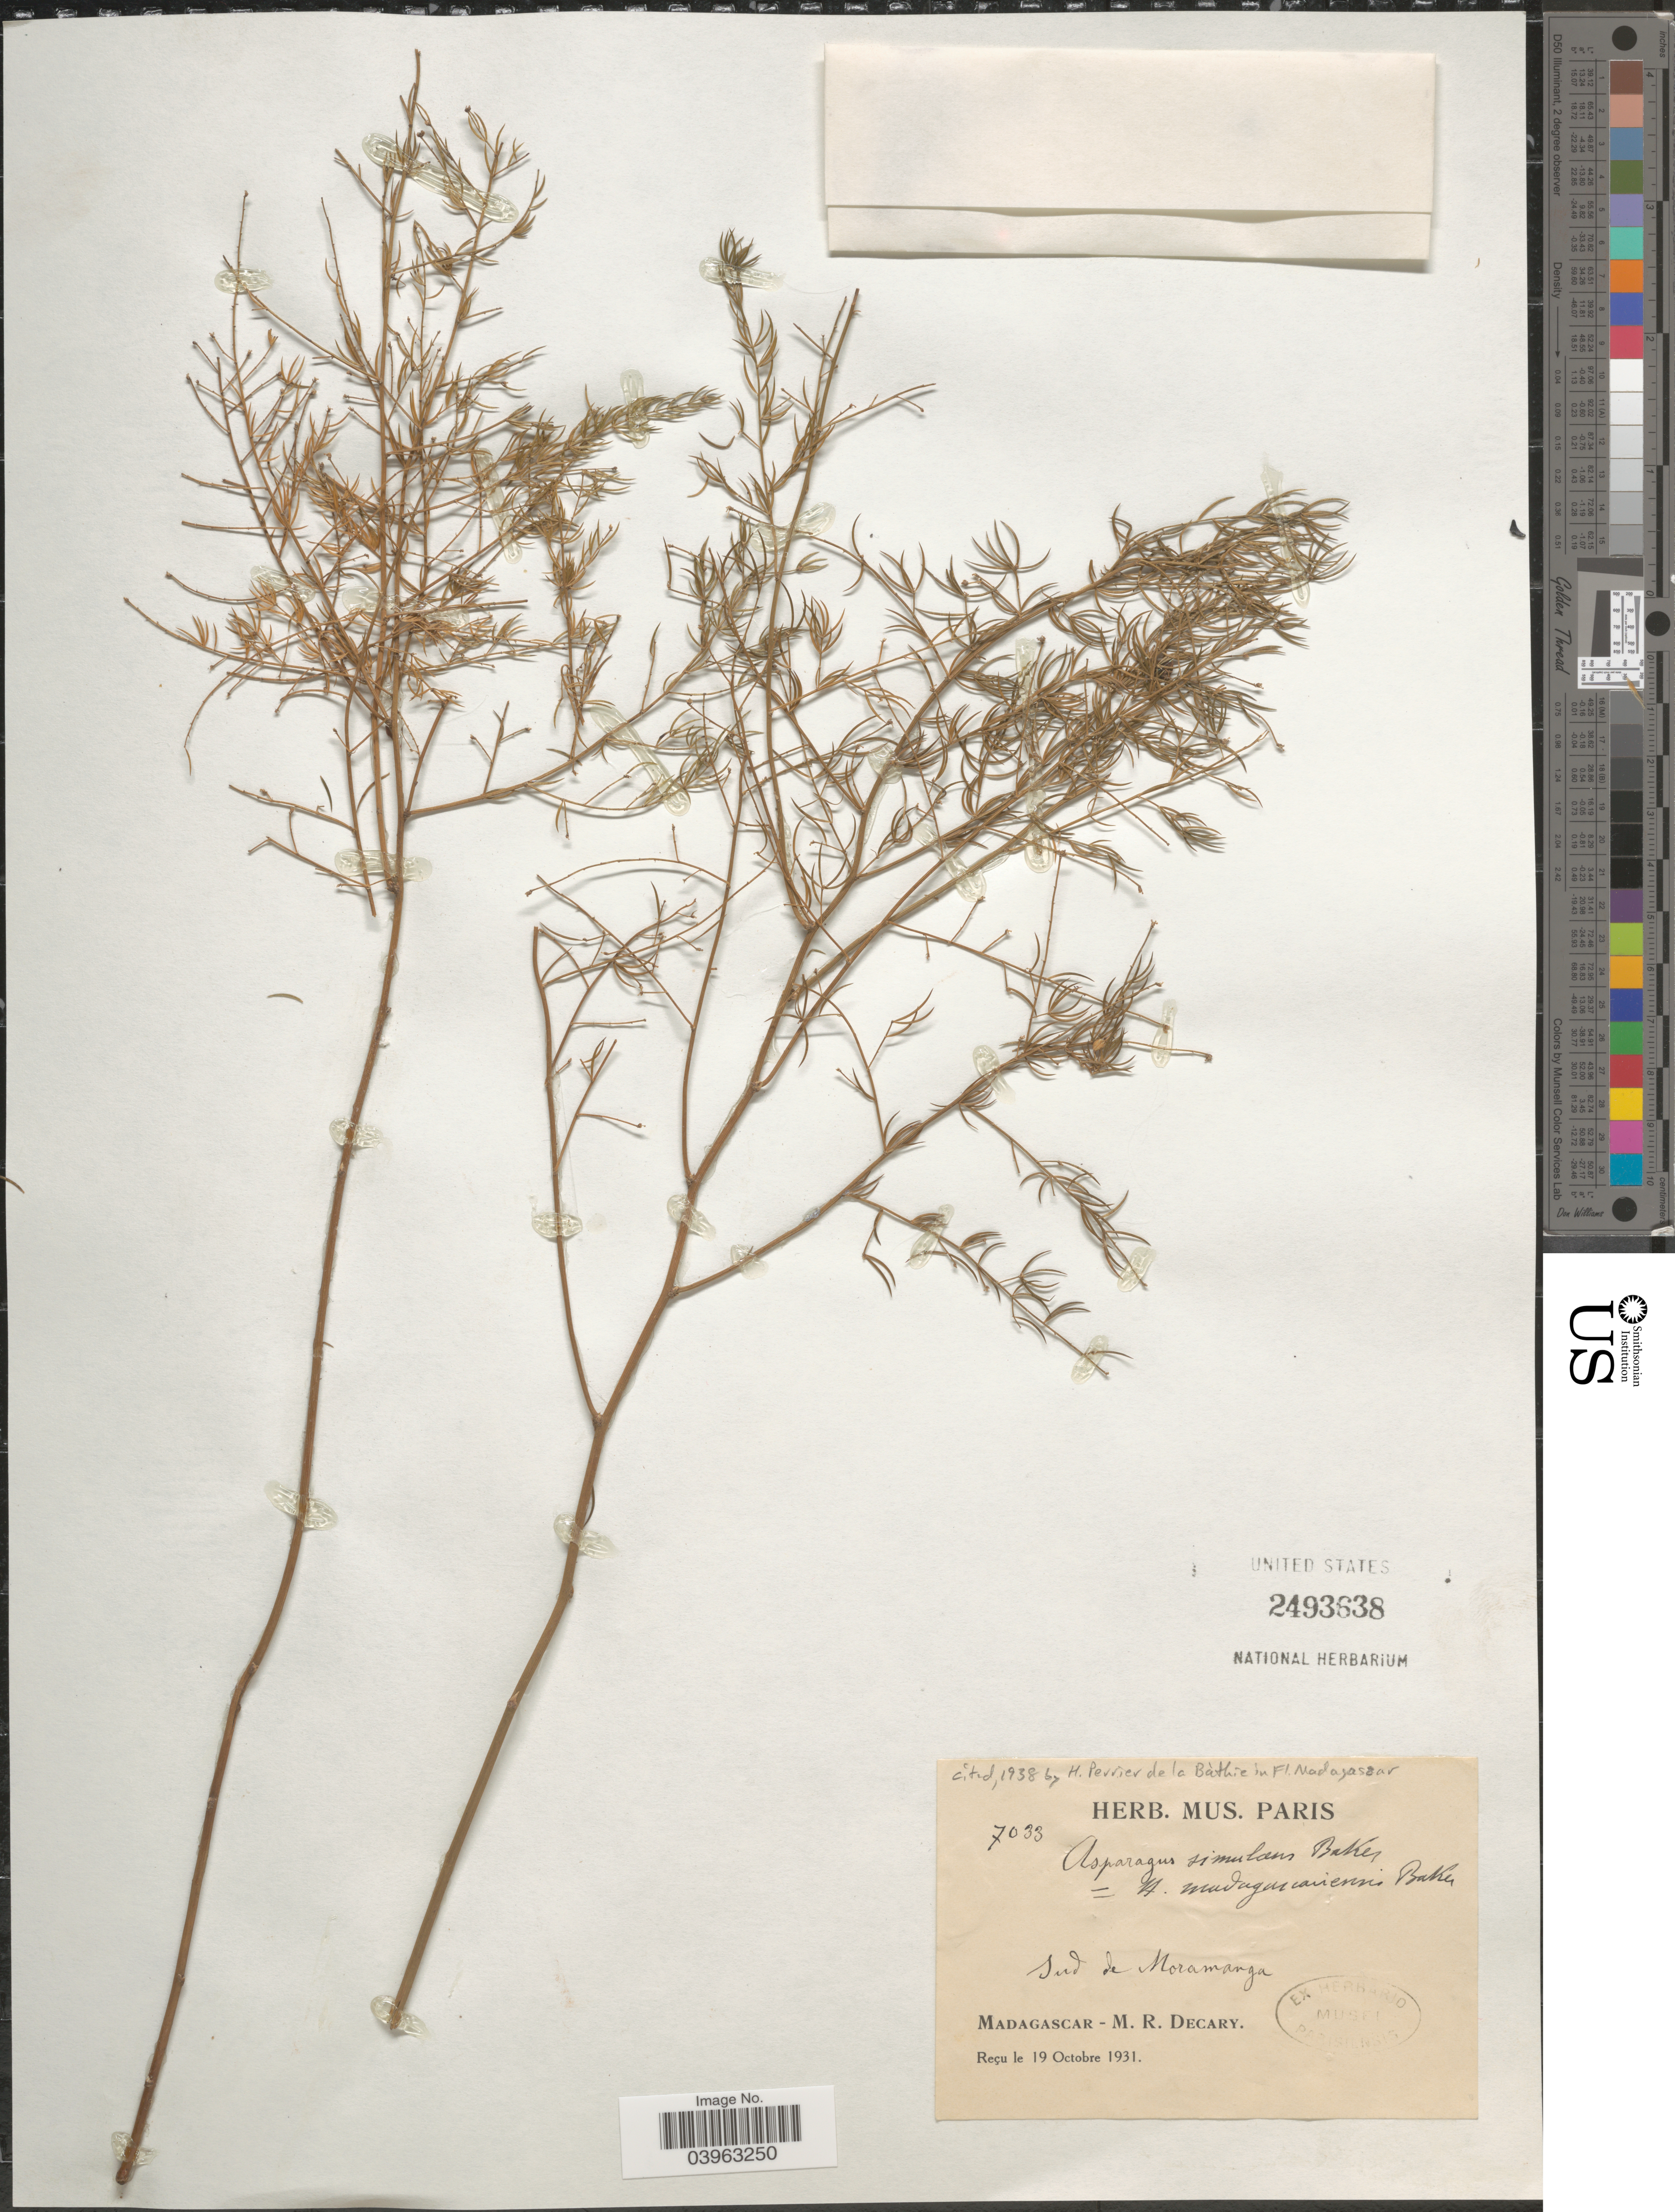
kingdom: Plantae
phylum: Tracheophyta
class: Liliopsida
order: Asparagales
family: Asparagaceae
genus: Asparagus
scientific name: Asparagus simulans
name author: Baker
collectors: R. Decary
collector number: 7033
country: Madagascar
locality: Sud de Moramanga.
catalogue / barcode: US 2493638